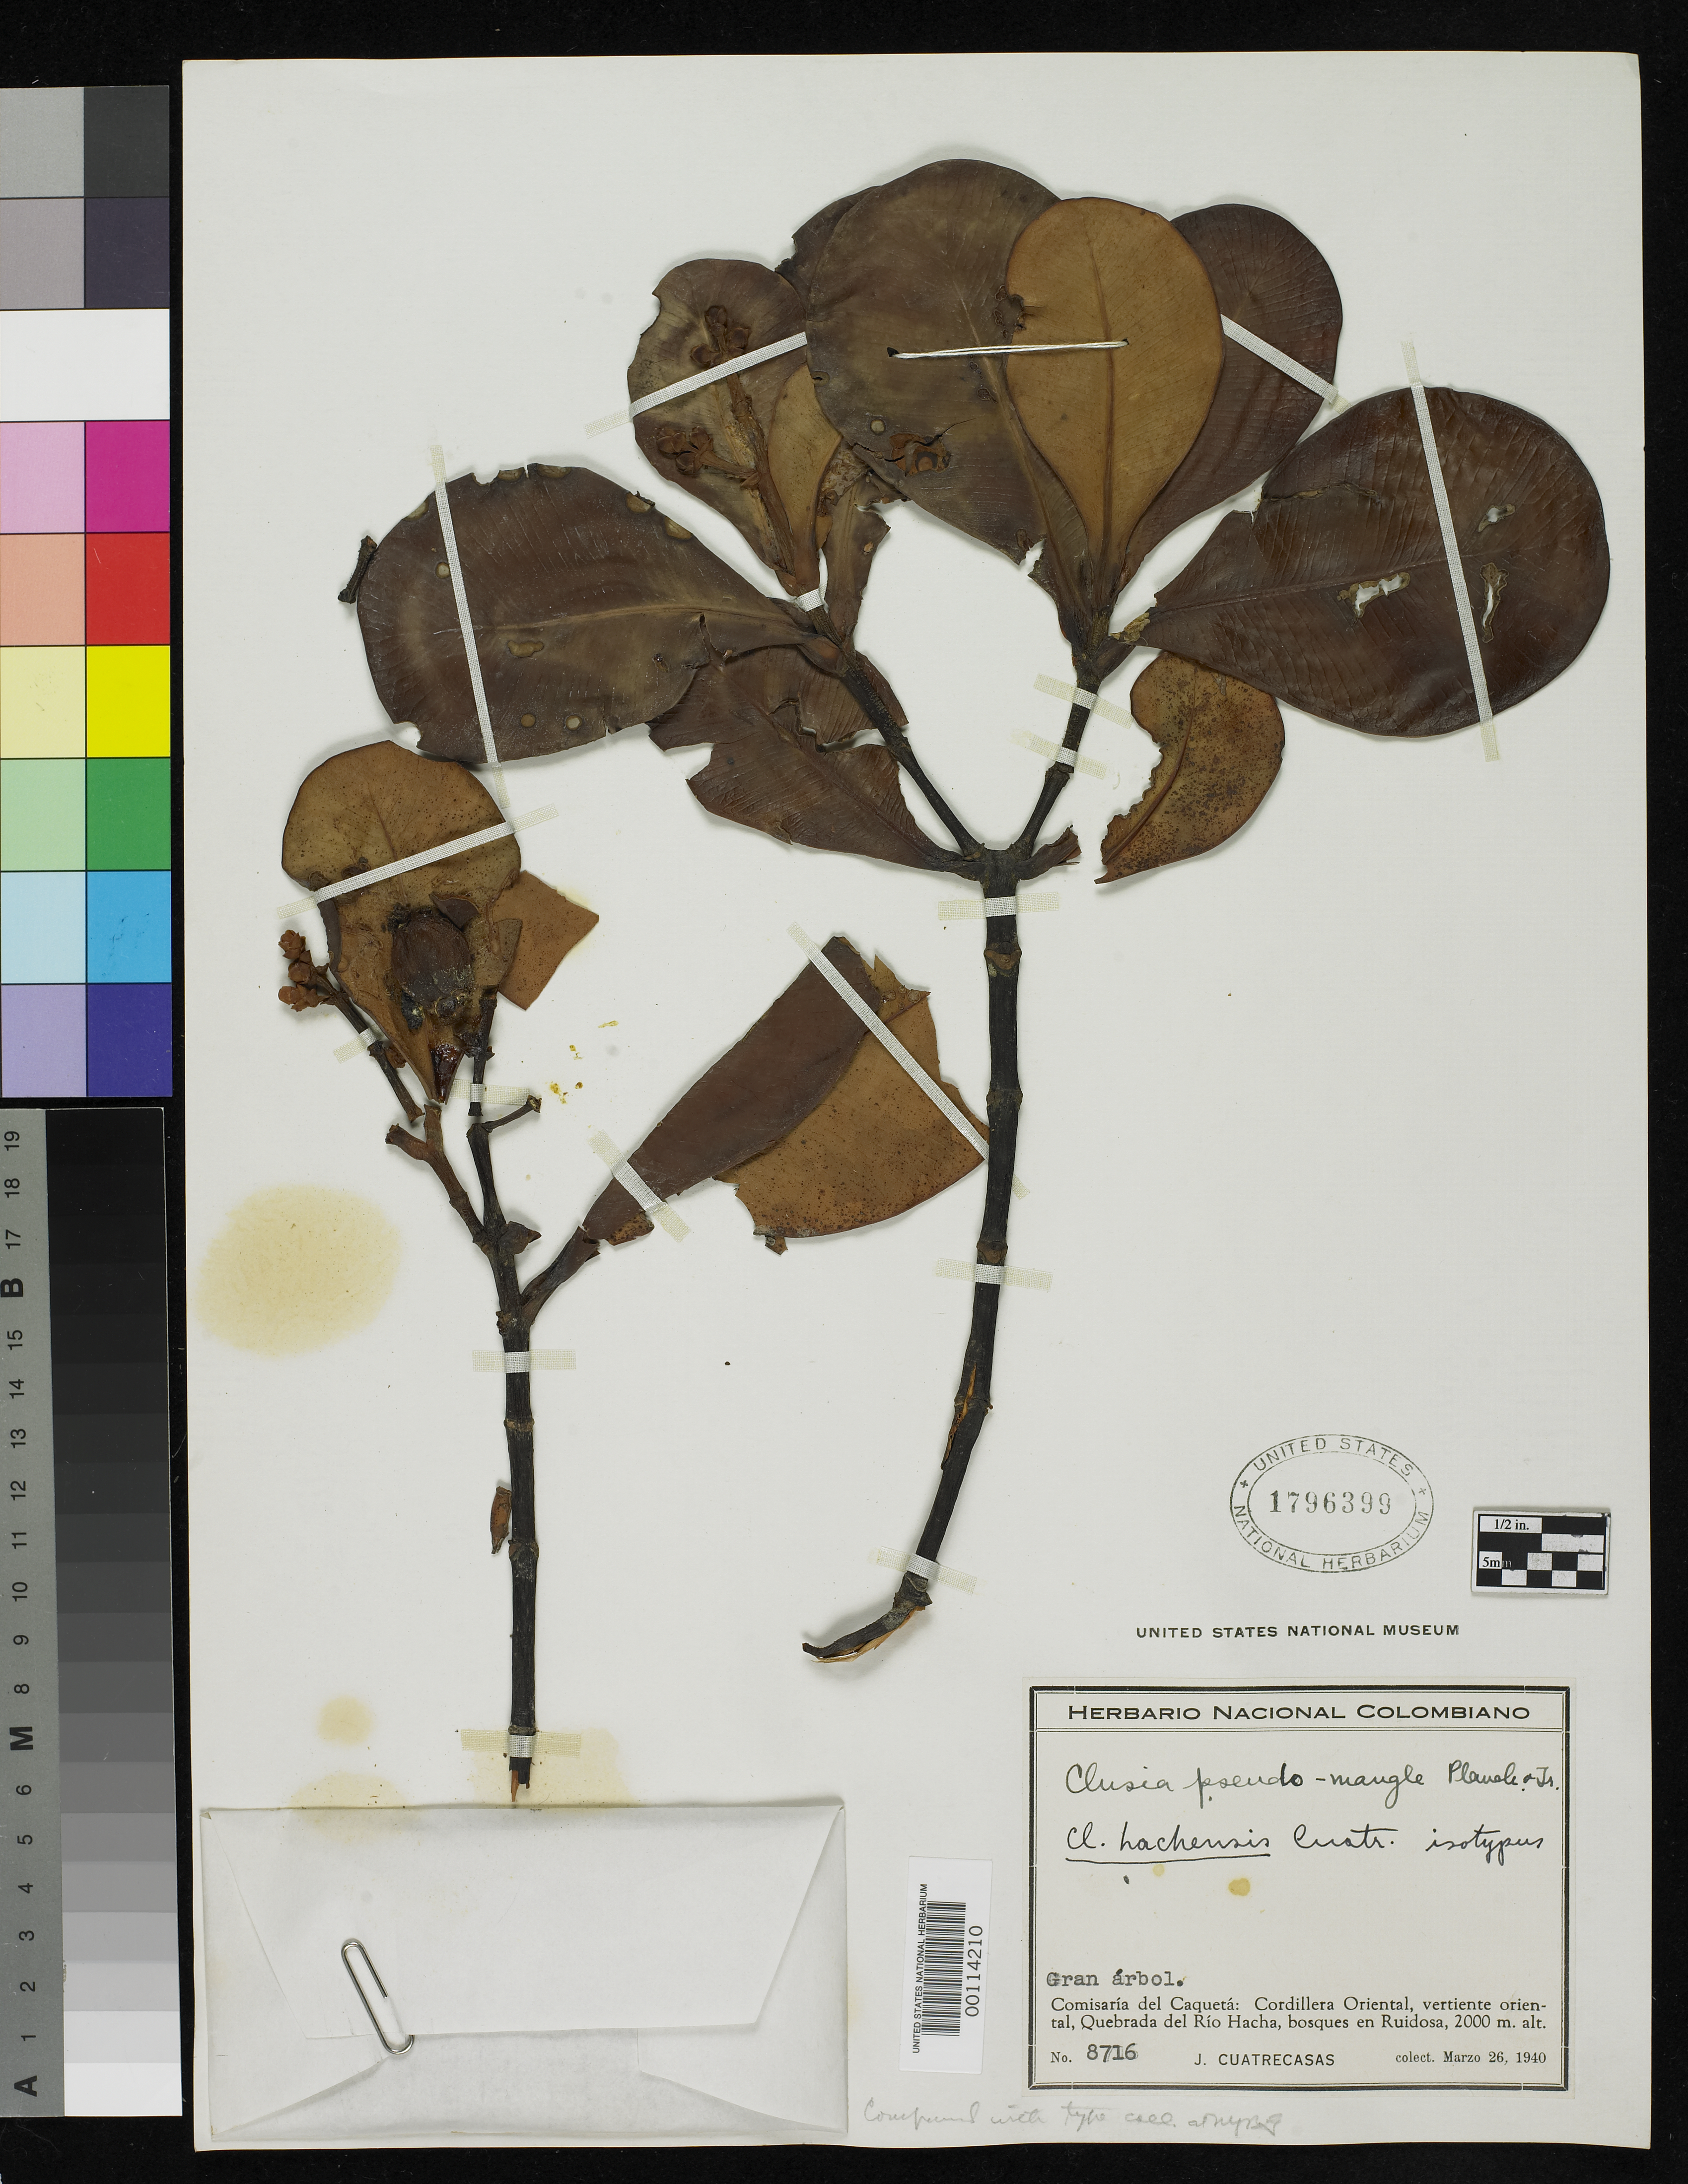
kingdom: Plantae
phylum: Tracheophyta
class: Magnoliopsida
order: Malpighiales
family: Clusiaceae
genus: Clusia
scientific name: Clusia hachensis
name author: Cuatrec.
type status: Isotype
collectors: J. Cuatrecasas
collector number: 8716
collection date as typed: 26 Mar 1940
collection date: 1940-03-26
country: Colombia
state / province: Caquetá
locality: Cord. Quebradadel Rio Hacha, Bosques en Ruidosa.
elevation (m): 2000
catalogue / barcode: US 1796399